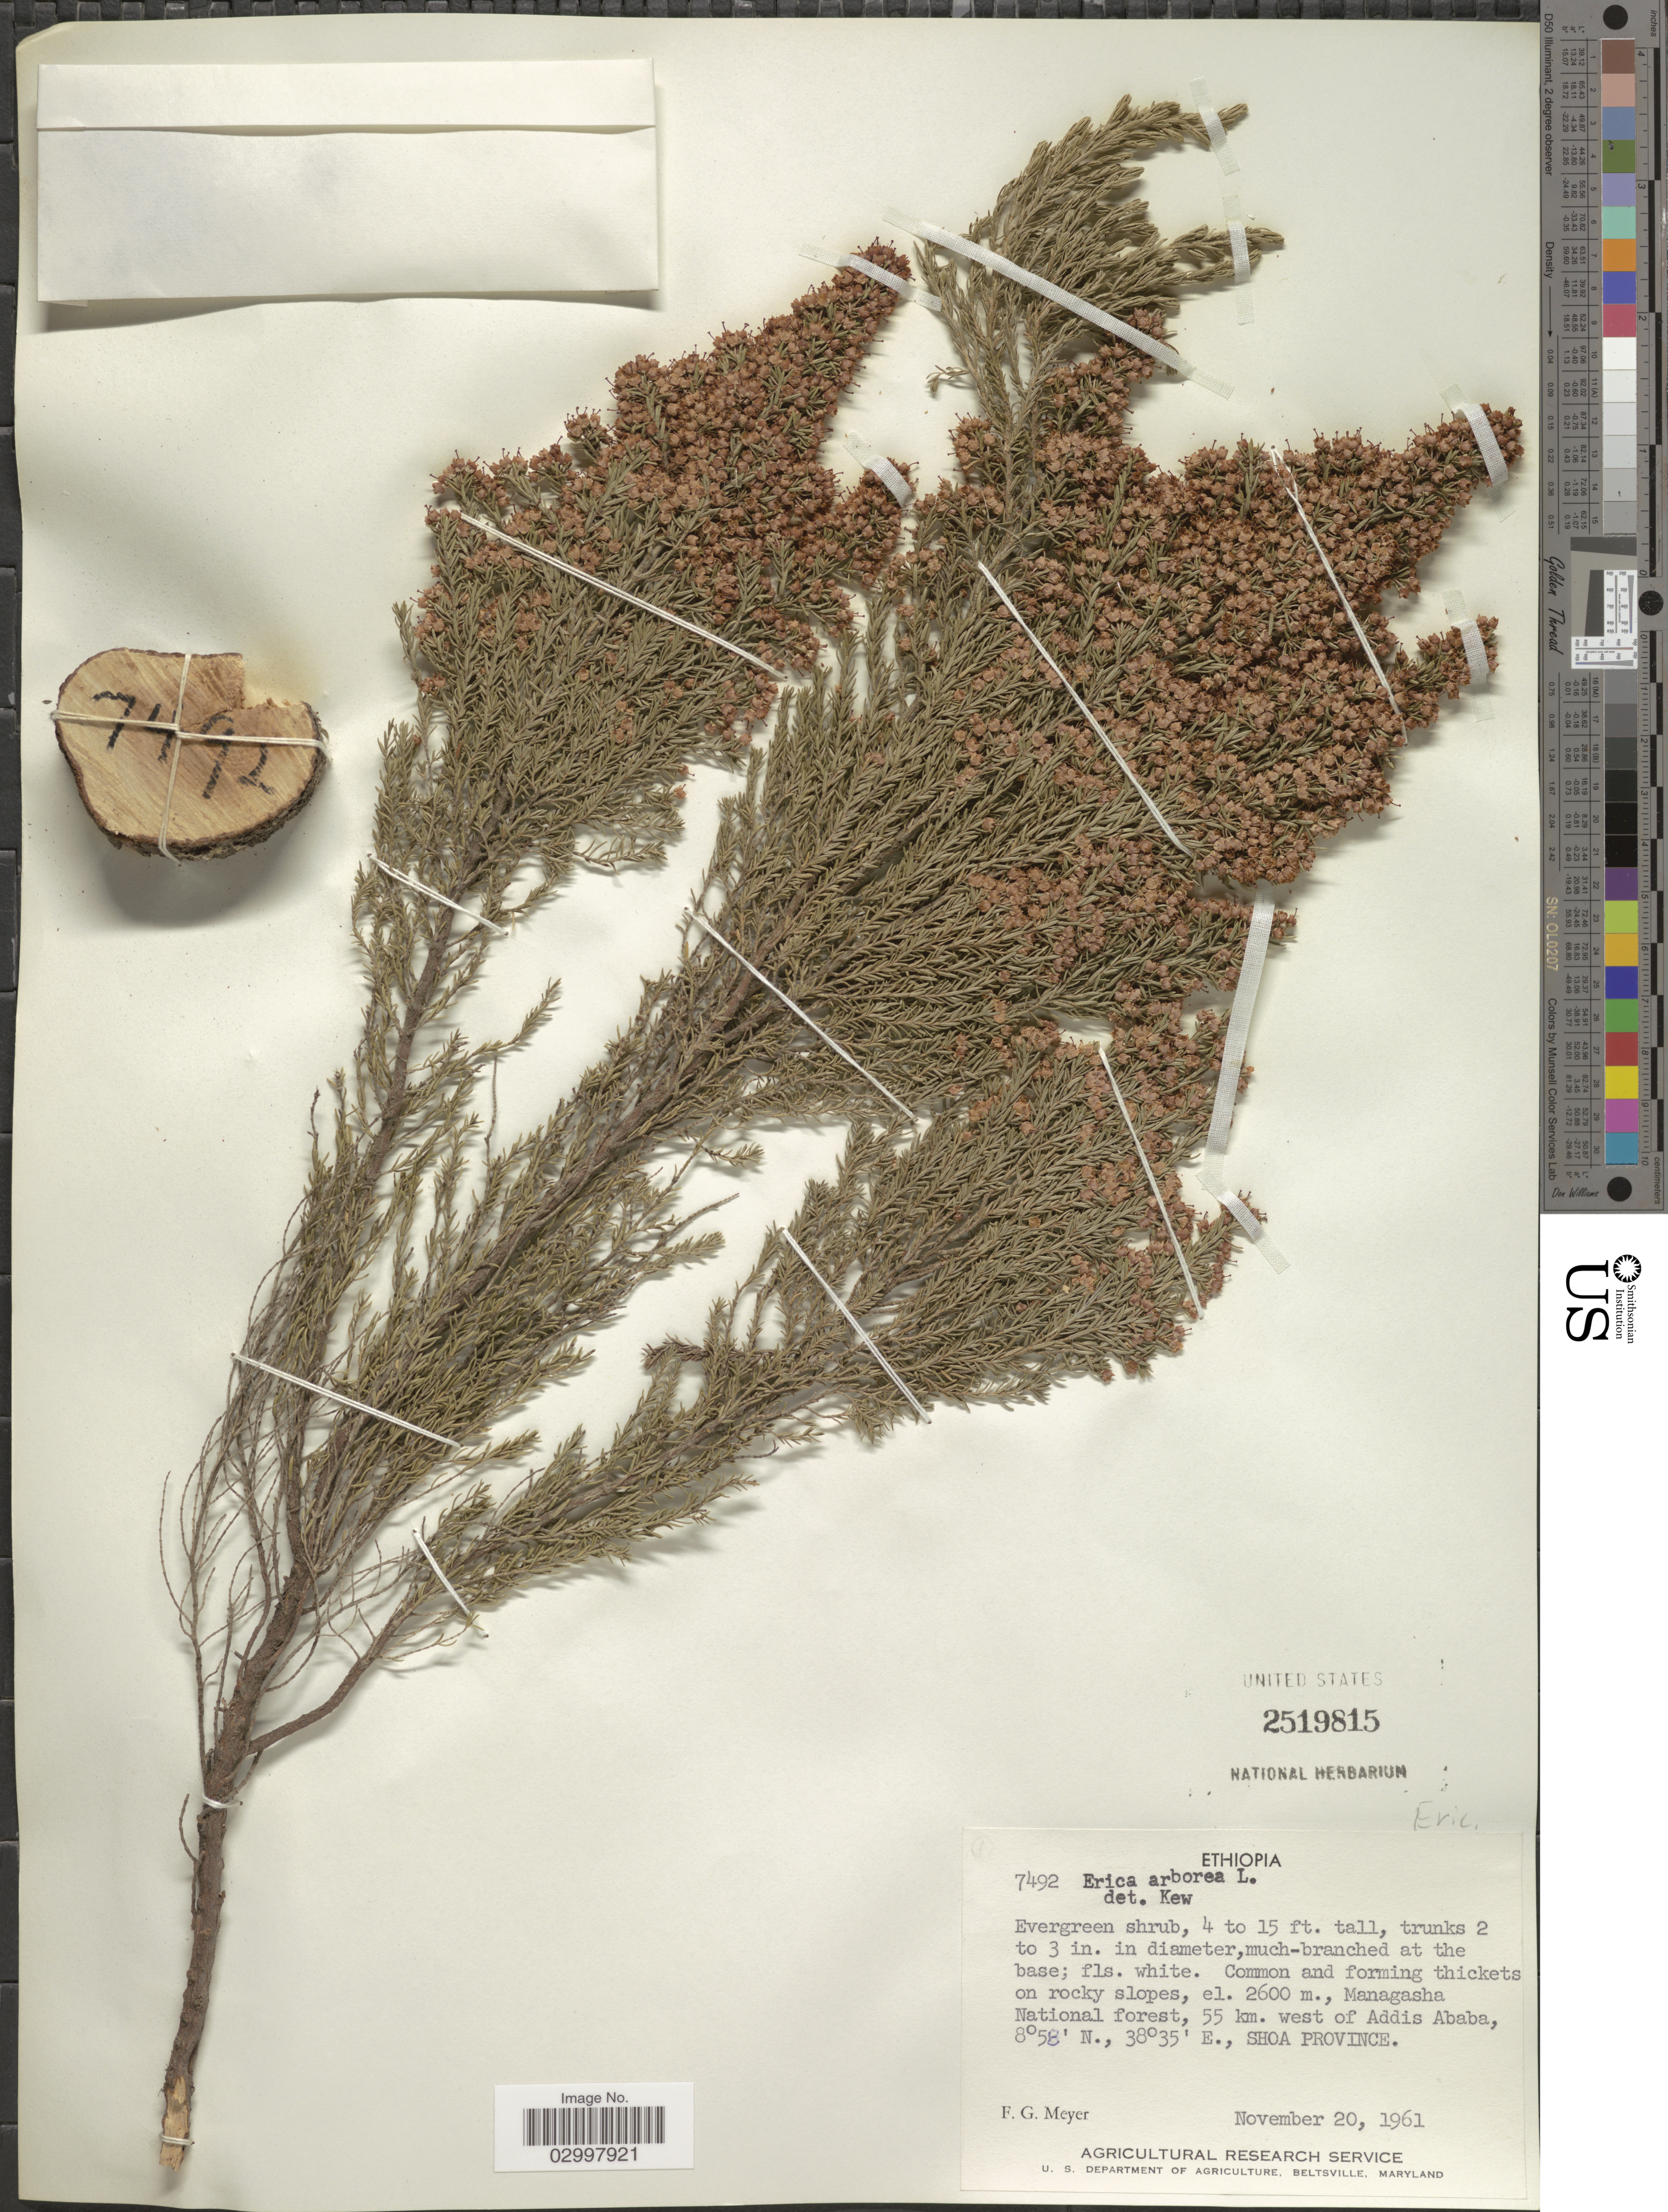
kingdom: Plantae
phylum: Tracheophyta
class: Magnoliopsida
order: Ericales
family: Ericaceae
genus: Erica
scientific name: Erica arborea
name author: L.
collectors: F. G. Meyer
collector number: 7492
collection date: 1961-11-20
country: Ethiopia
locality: Managasha National forest, 55 km. west of Addis Ababa. Shoa Province.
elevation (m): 2600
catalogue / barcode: US 2519815